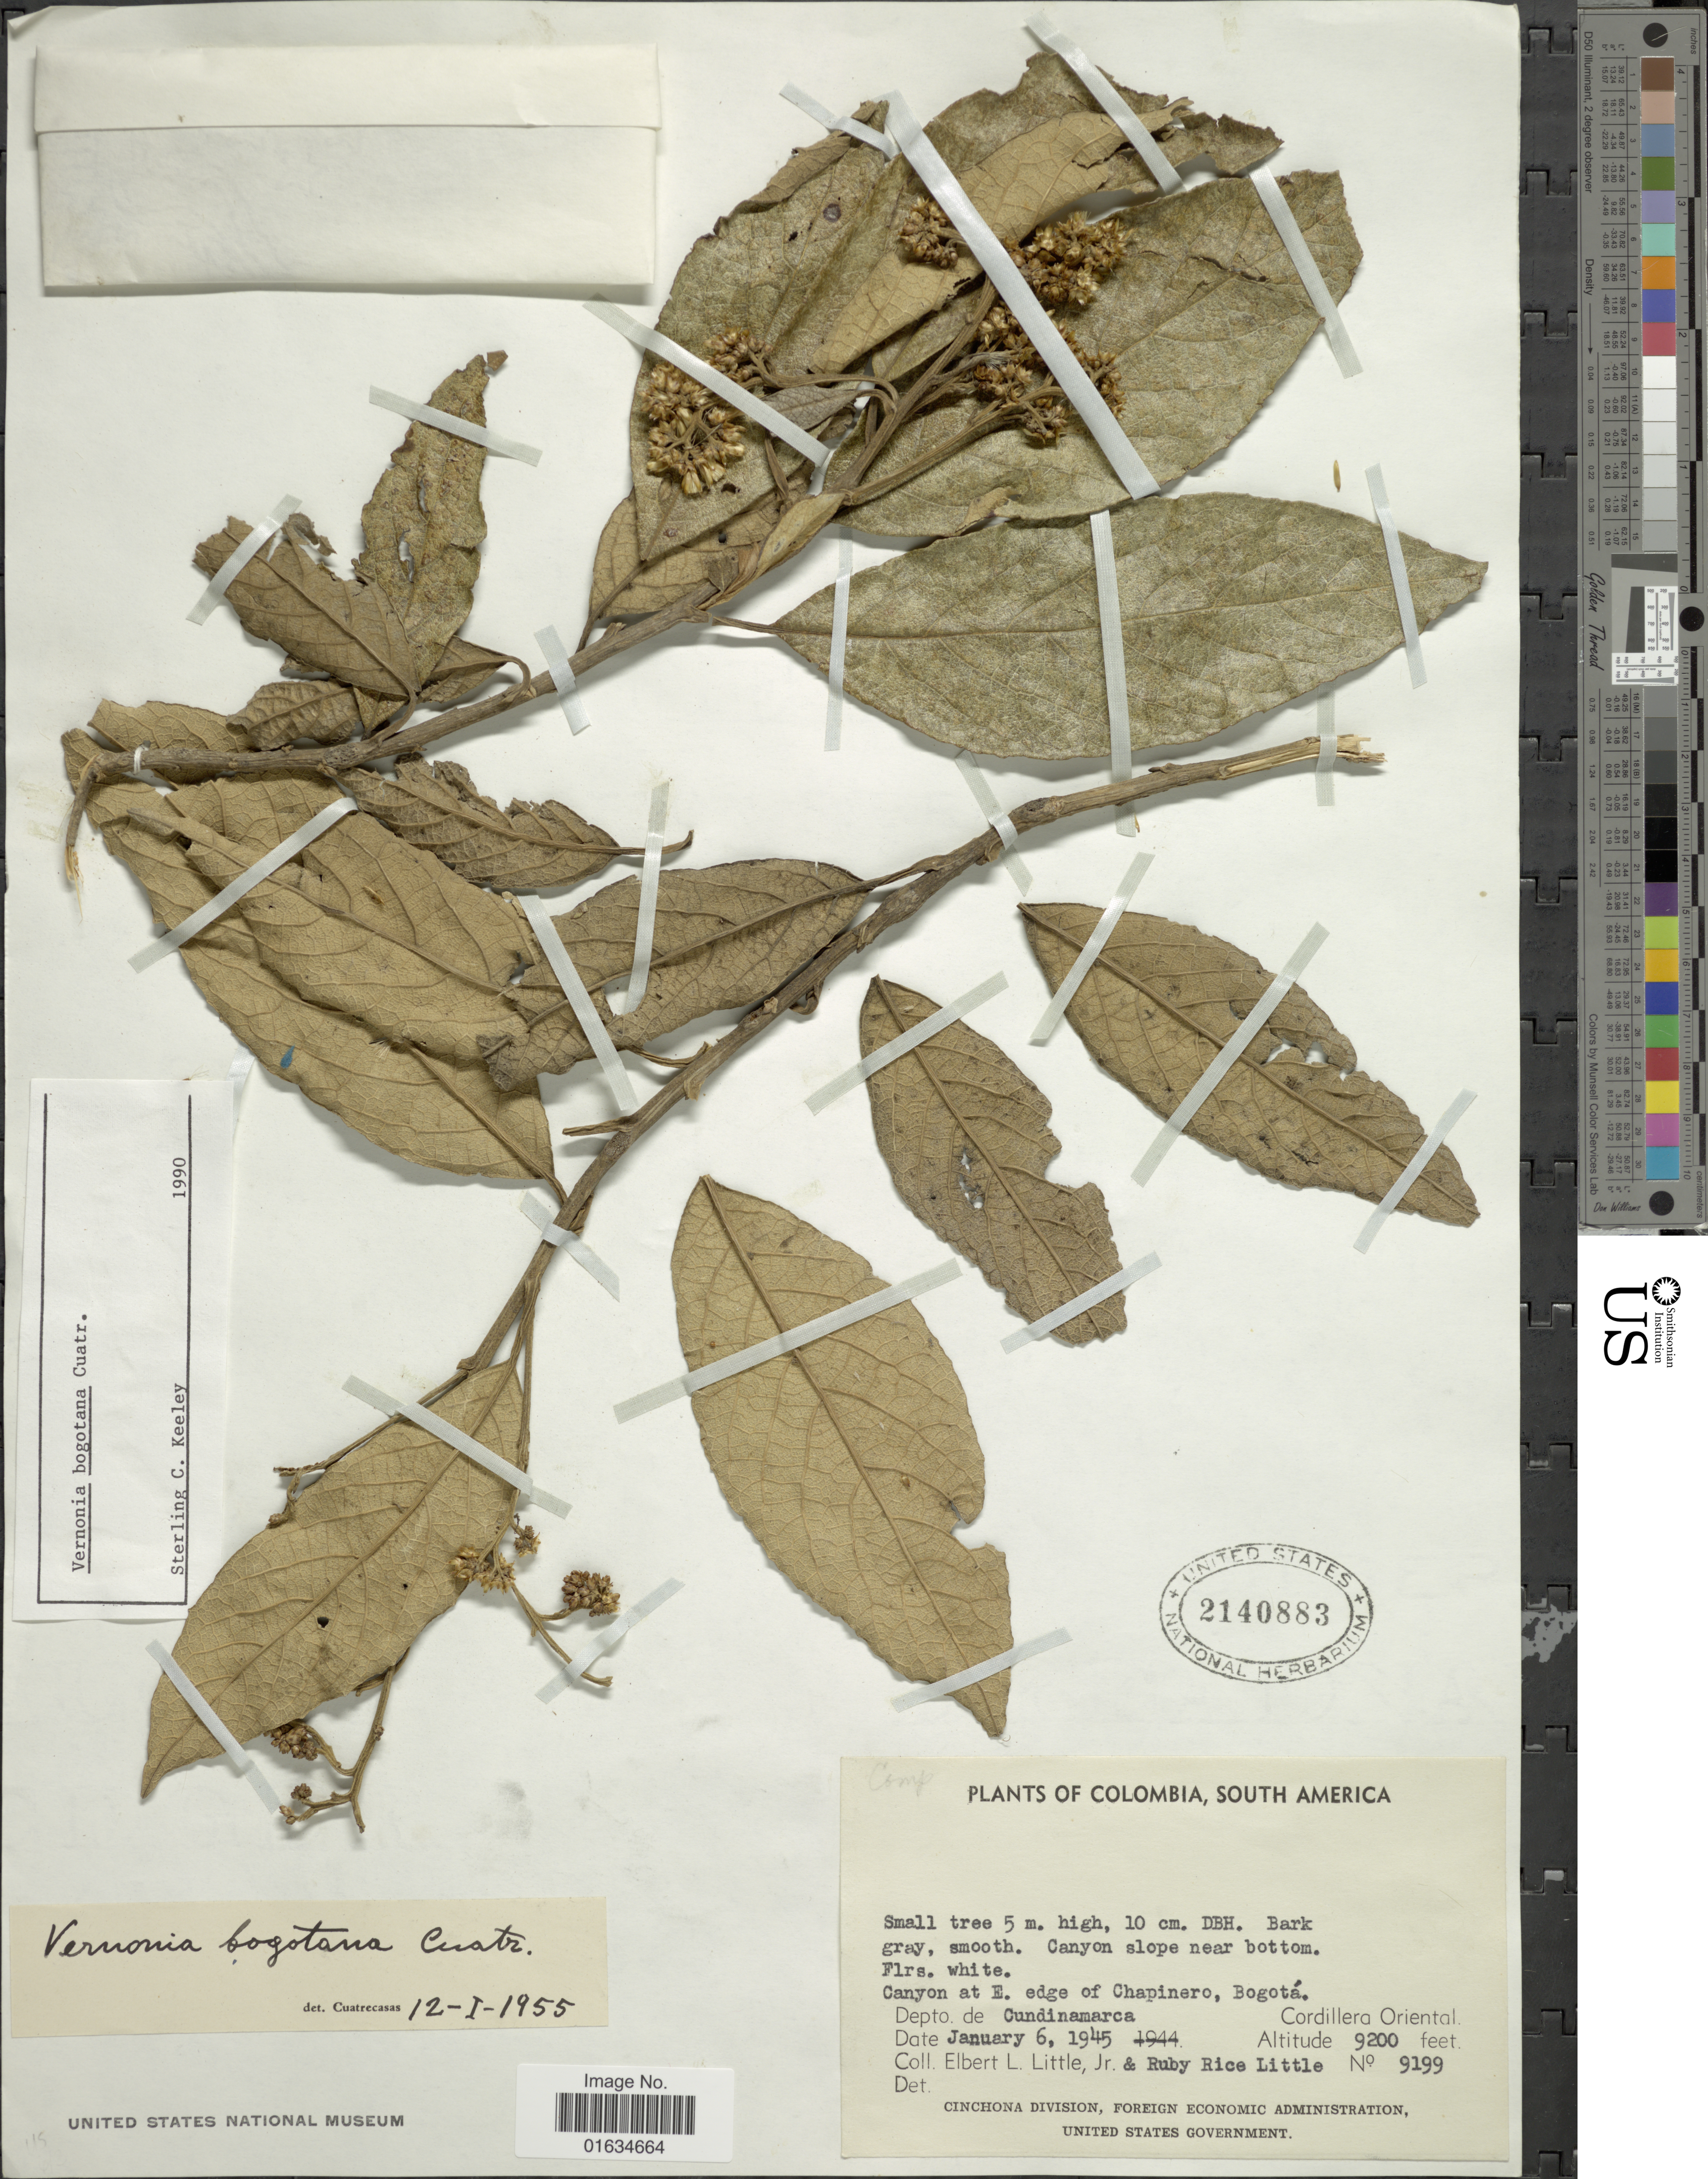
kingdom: Plantae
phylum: Tracheophyta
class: Magnoliopsida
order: Asterales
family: Asteraceae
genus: Critoniopsis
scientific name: Critoniopsis bogotana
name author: (Cuatrec.) H. Rob.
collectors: E. L. Little & R. R. Little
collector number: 9199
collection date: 1945-01-06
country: Colombia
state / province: Cundinamarca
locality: Canyon slope near bottom, Canyon at E. edge of Chapinero, Bogotá, Cordillera Oriental.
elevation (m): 2804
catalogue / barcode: US 2140883